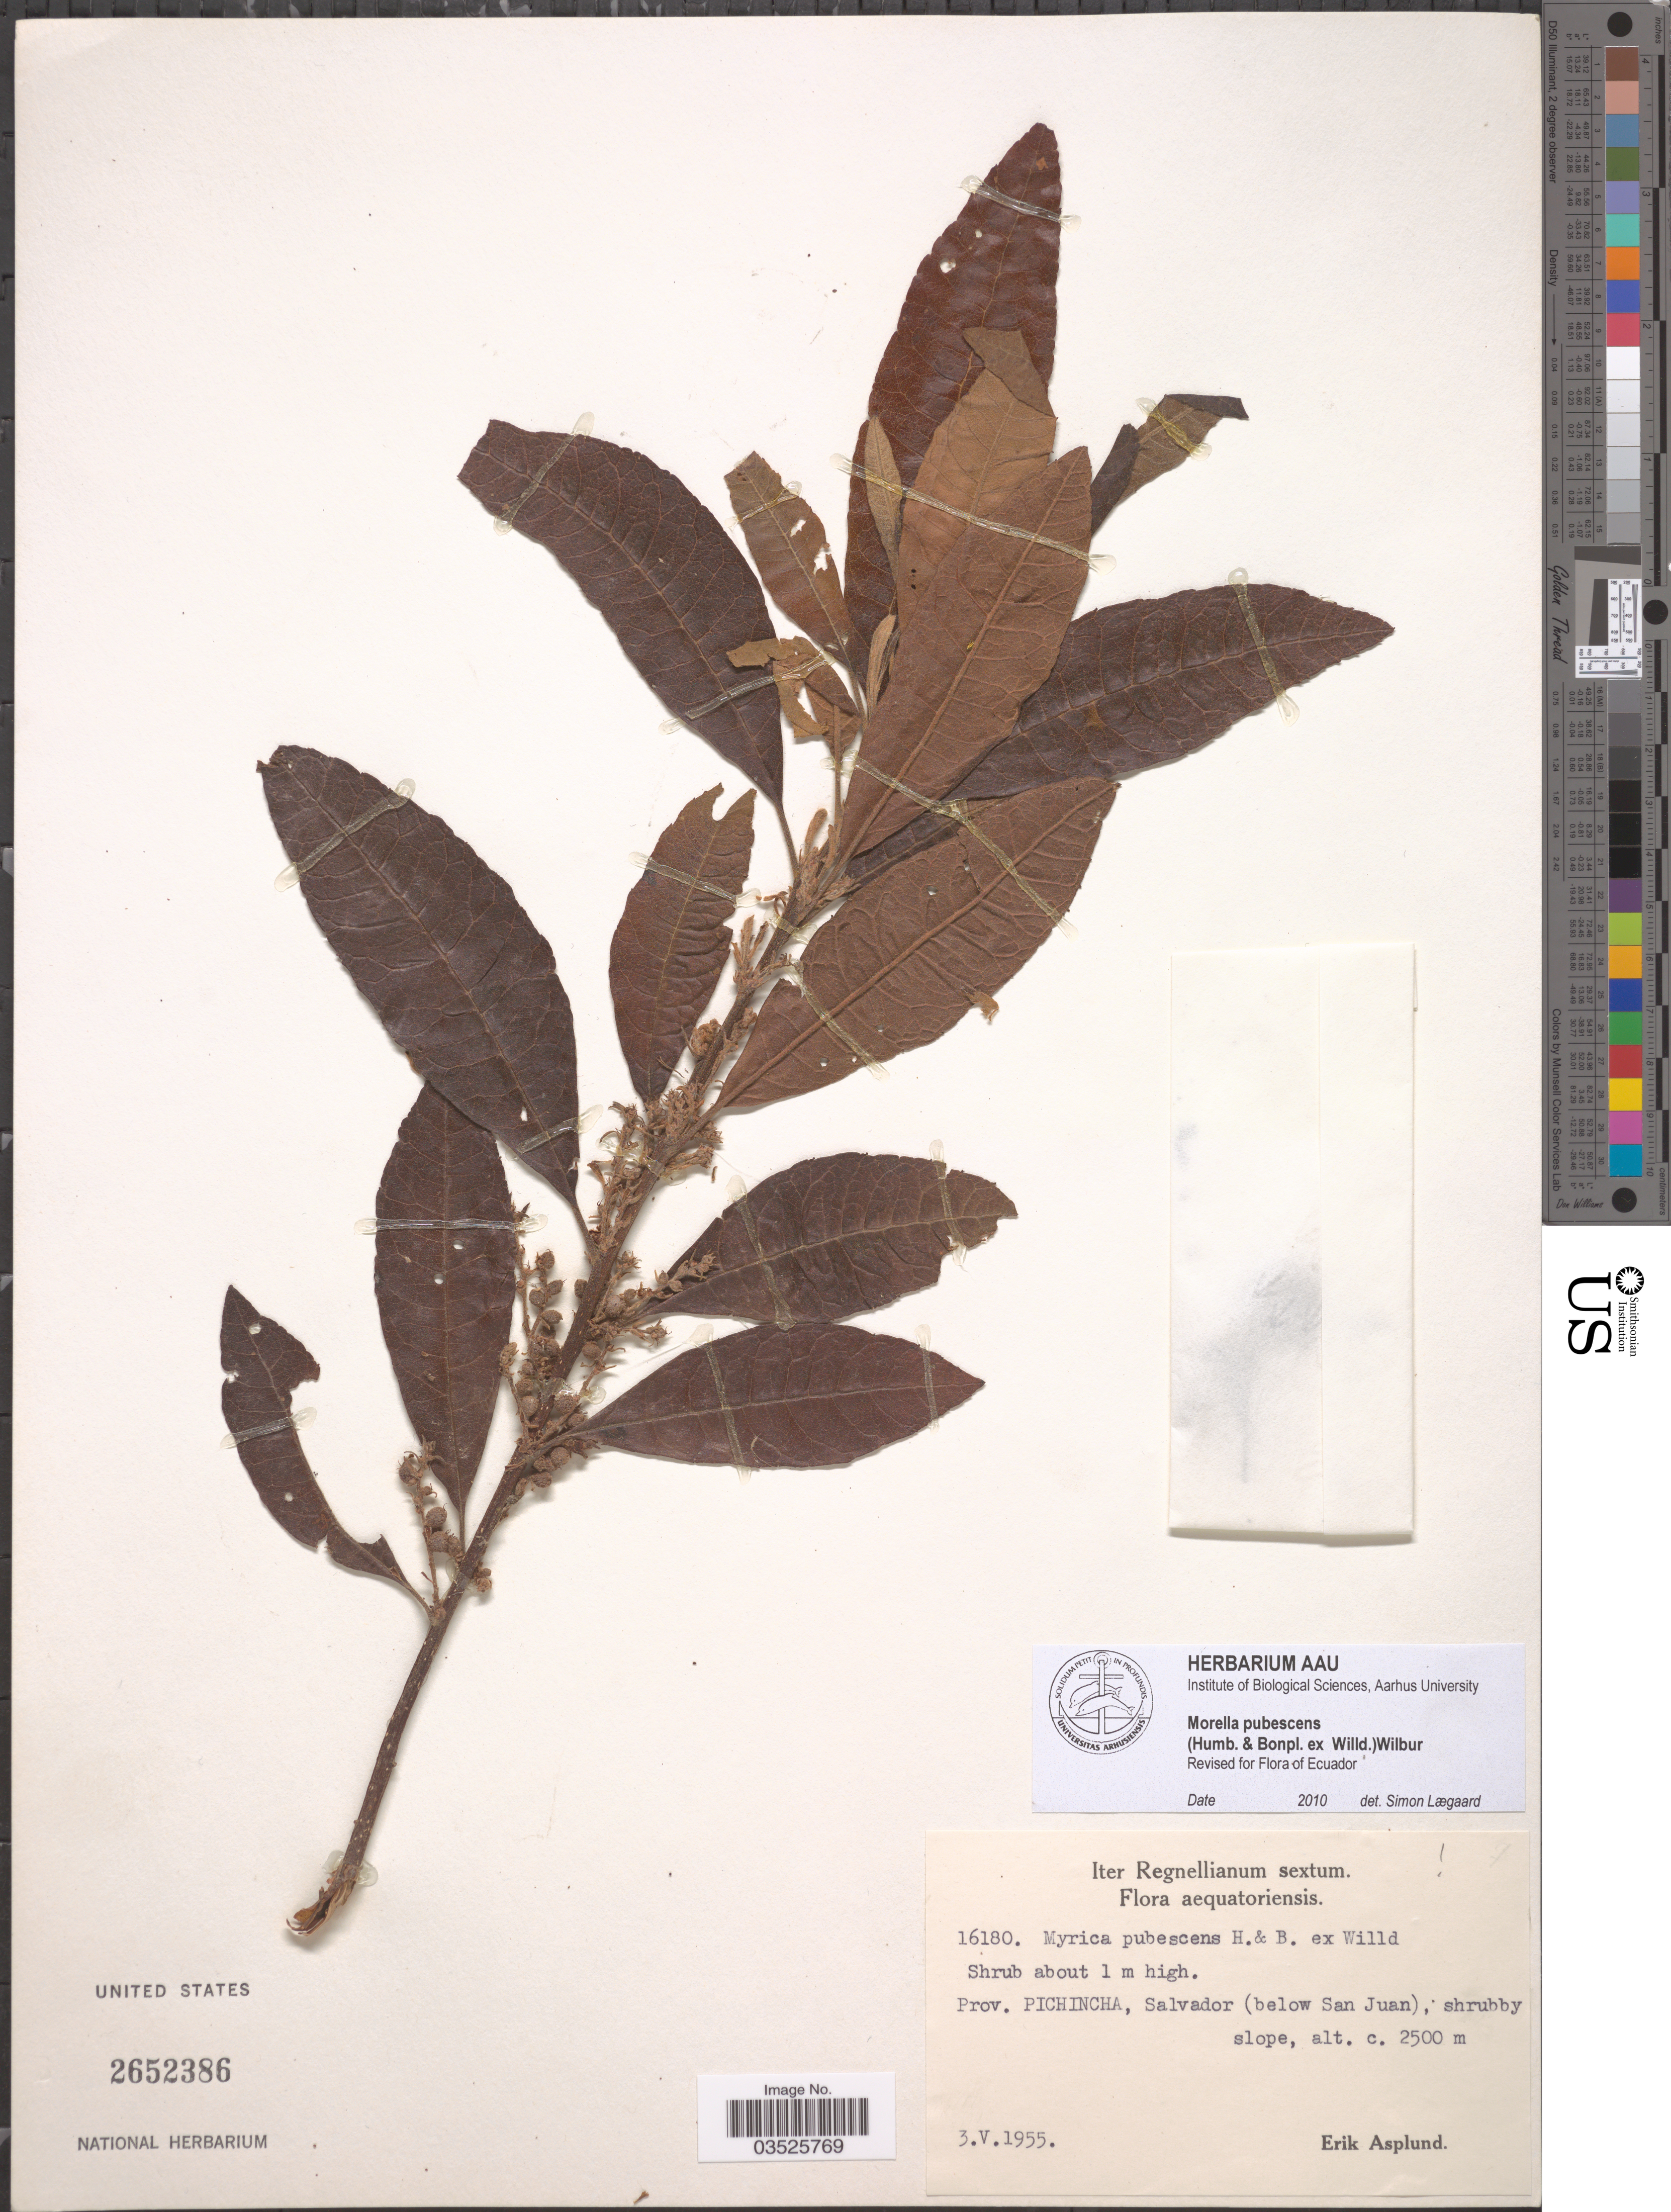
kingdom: Plantae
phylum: Tracheophyta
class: Magnoliopsida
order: Fagales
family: Myricaceae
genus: Morella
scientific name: Morella pubescens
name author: (Humb. & Bonpl. ex Willd.) Wilbur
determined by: Lægaard, S.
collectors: E. Asplund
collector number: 16180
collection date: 1955-05-03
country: Ecuador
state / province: Pichincha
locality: Salvador (below San Juan), shrubby slope.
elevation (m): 2500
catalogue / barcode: US 2652386